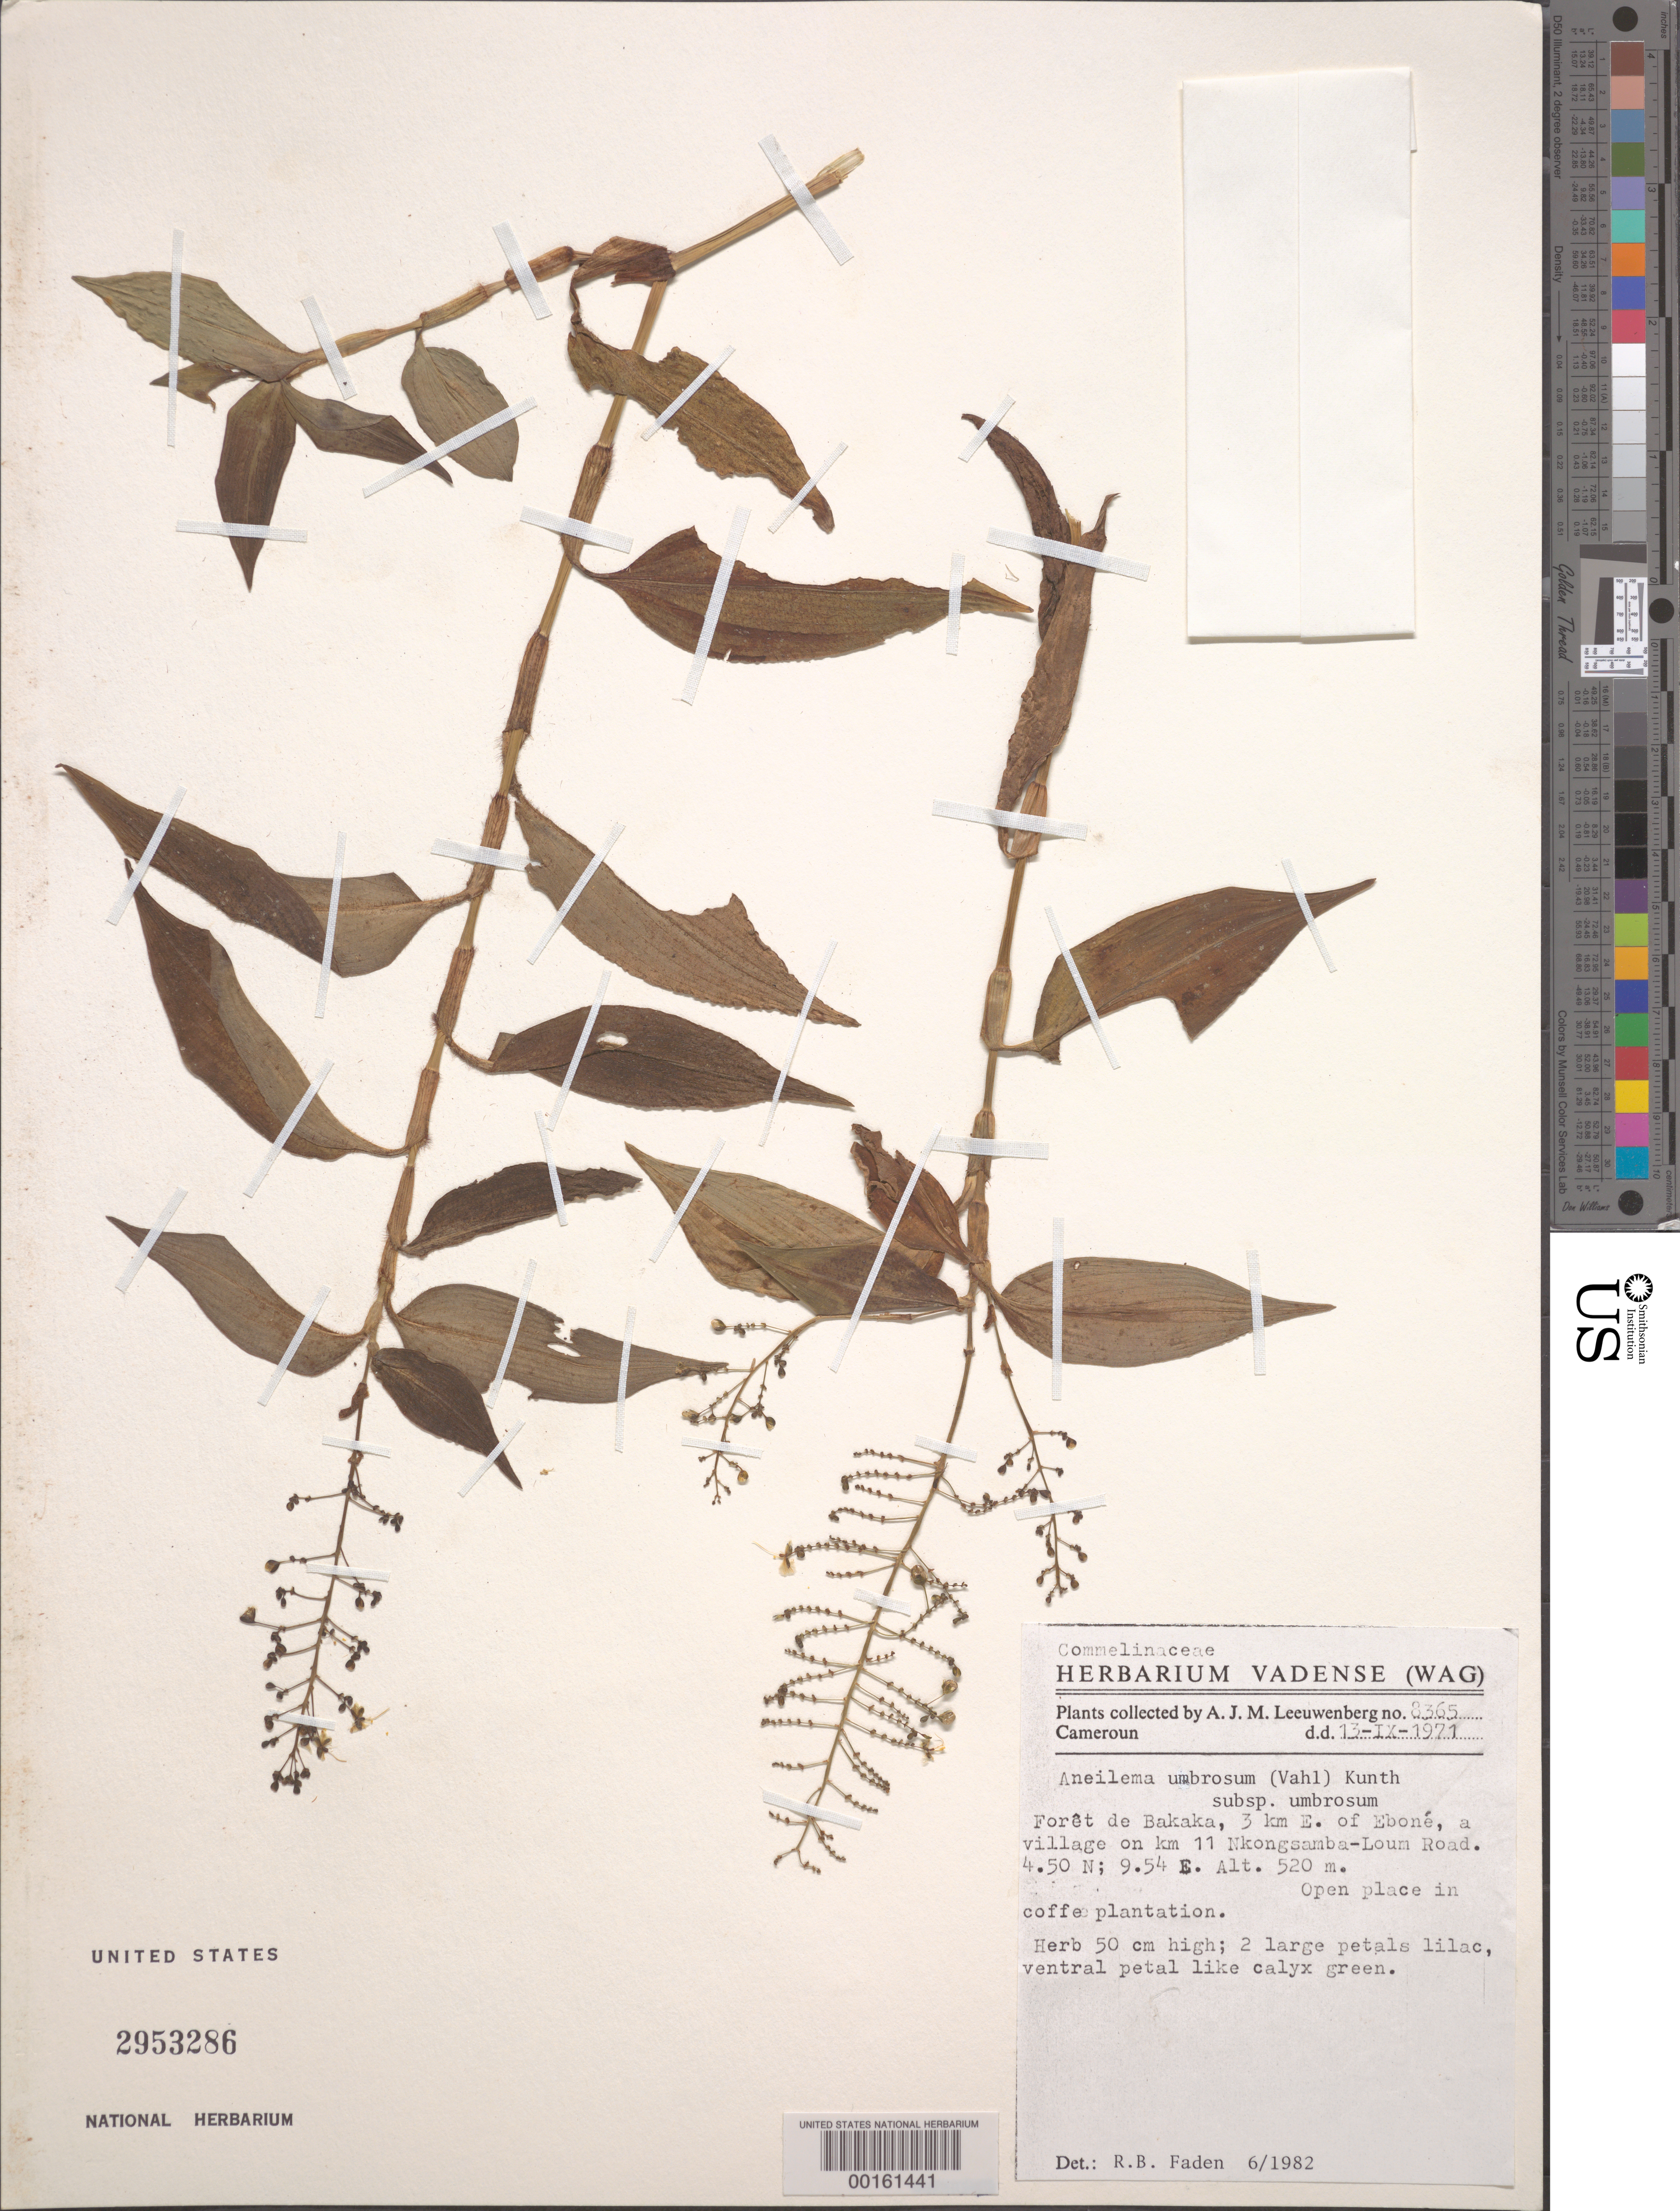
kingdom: Plantae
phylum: Tracheophyta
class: Liliopsida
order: Commelinales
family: Commelinaceae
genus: Aneilema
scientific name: Aneilema umbrosum subsp. umbrosum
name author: (Vahl) Kunth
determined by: Faden, Robert B., (US), Smithsonian Institution - National Museum of Natural History (UNITED STATES)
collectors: A. J. M. Leeuwenberg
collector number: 8365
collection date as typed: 13 Sep 1971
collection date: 1971-09-13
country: Cameroon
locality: E of ebone, bakaka forest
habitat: Coffee plantation; roadside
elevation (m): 520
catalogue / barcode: US 2953286